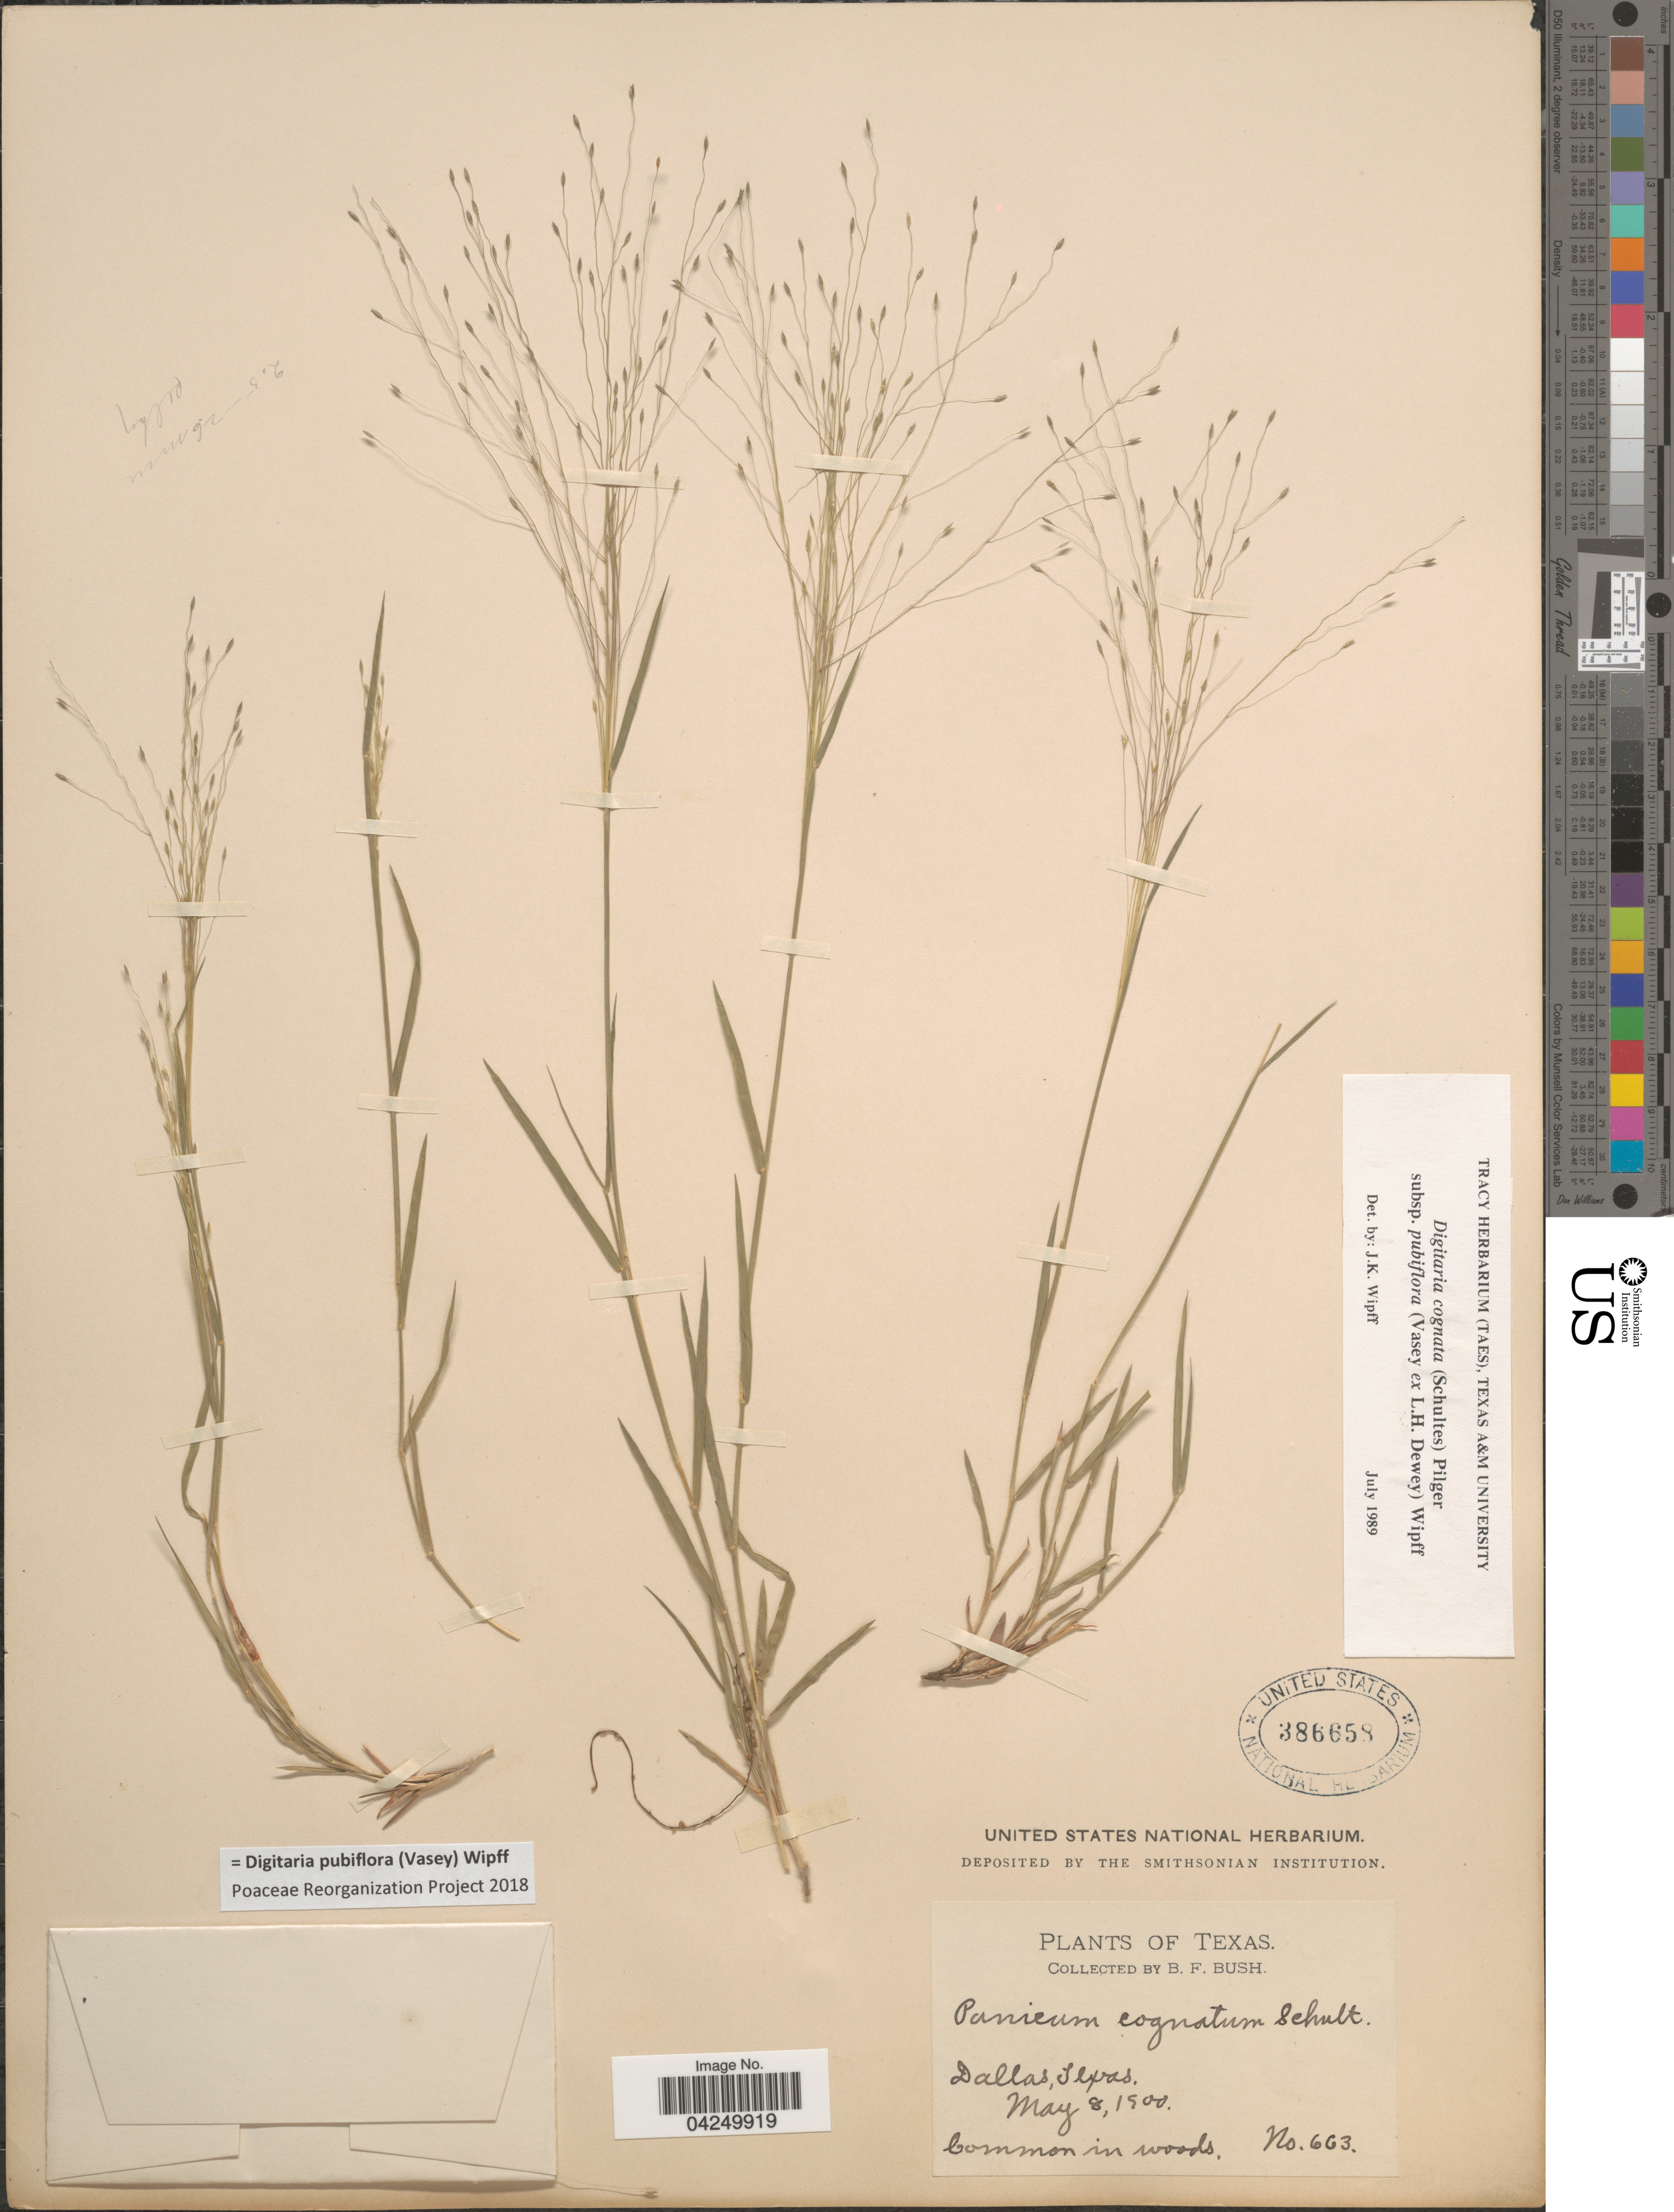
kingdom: Plantae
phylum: Tracheophyta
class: Liliopsida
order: Poales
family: Poaceae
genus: Digitaria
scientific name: Digitaria pubiflora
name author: (Vasey) Wipff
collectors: B. F. Bush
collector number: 663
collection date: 1900-05-08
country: United States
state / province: Texas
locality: Dallas.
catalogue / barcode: US 386658